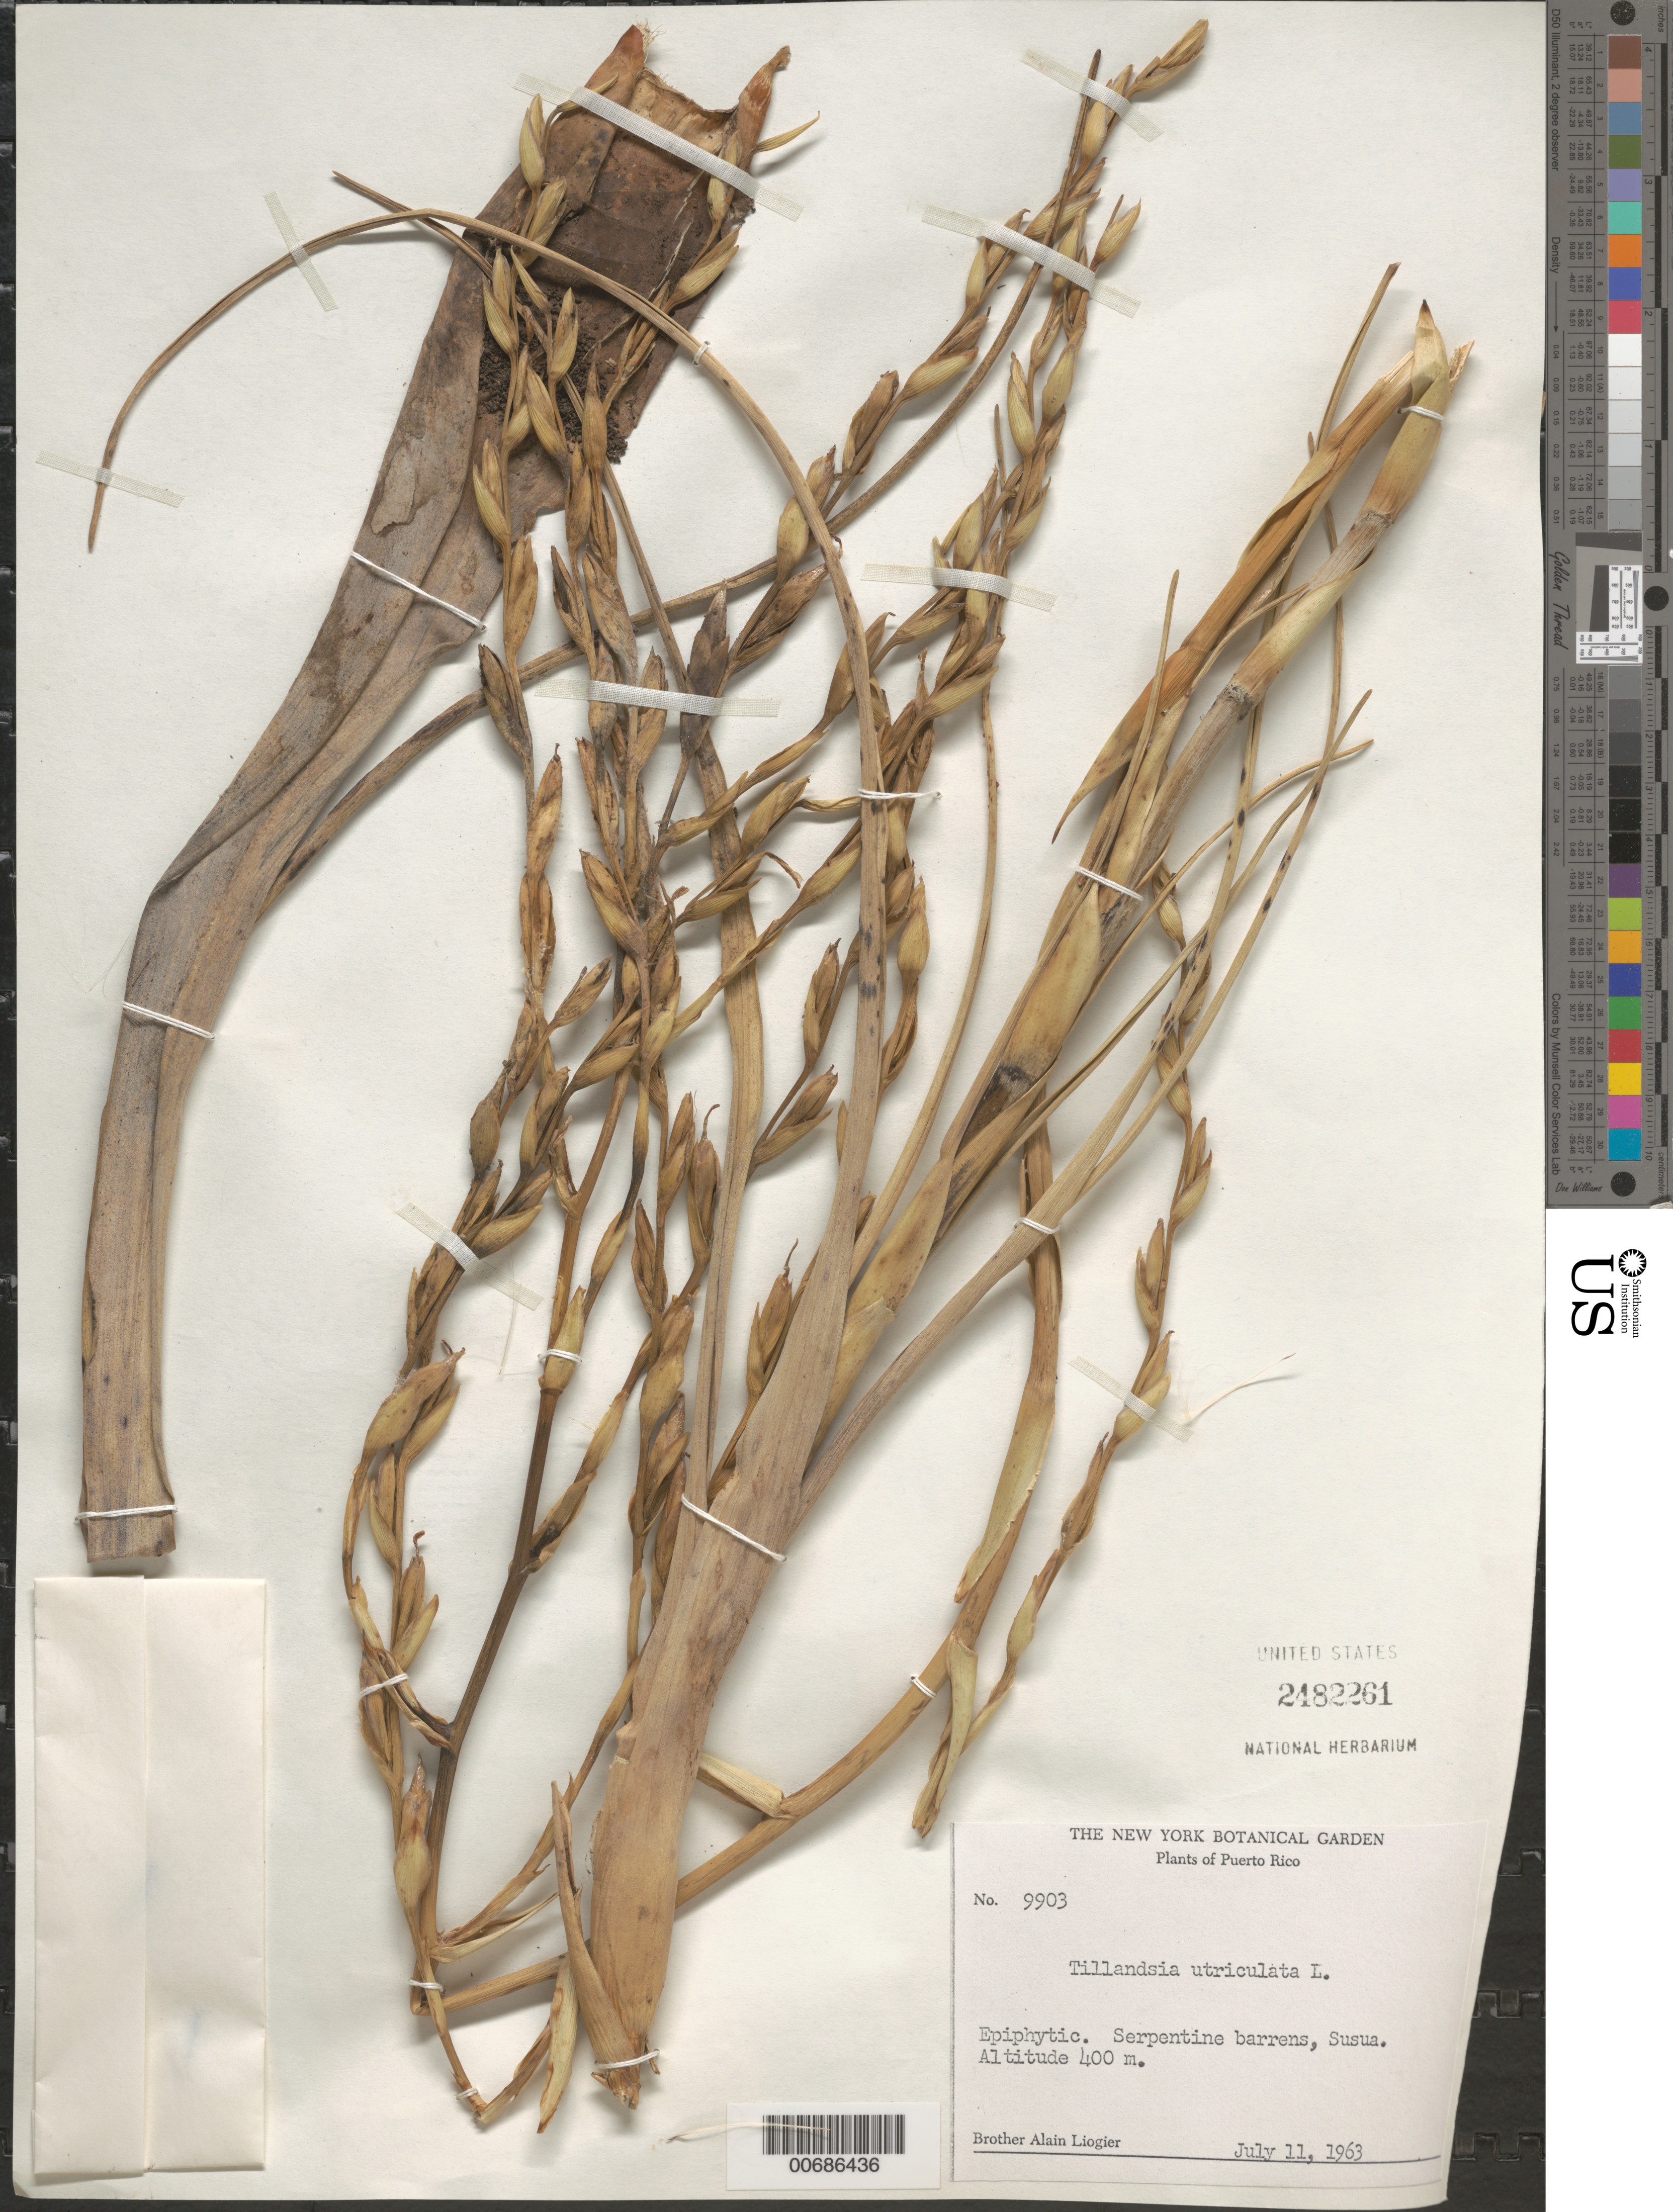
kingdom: Plantae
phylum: Tracheophyta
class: Liliopsida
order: Poales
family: Bromeliaceae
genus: Tillandsia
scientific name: Tillandsia utriculata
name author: L.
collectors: A. H. Liogier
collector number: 9903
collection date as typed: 11 Jul 1963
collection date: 1963-07-11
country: Puerto Rico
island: Greater Antilles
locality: Susua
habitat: Serpentine barrens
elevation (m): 400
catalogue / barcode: US 2482261